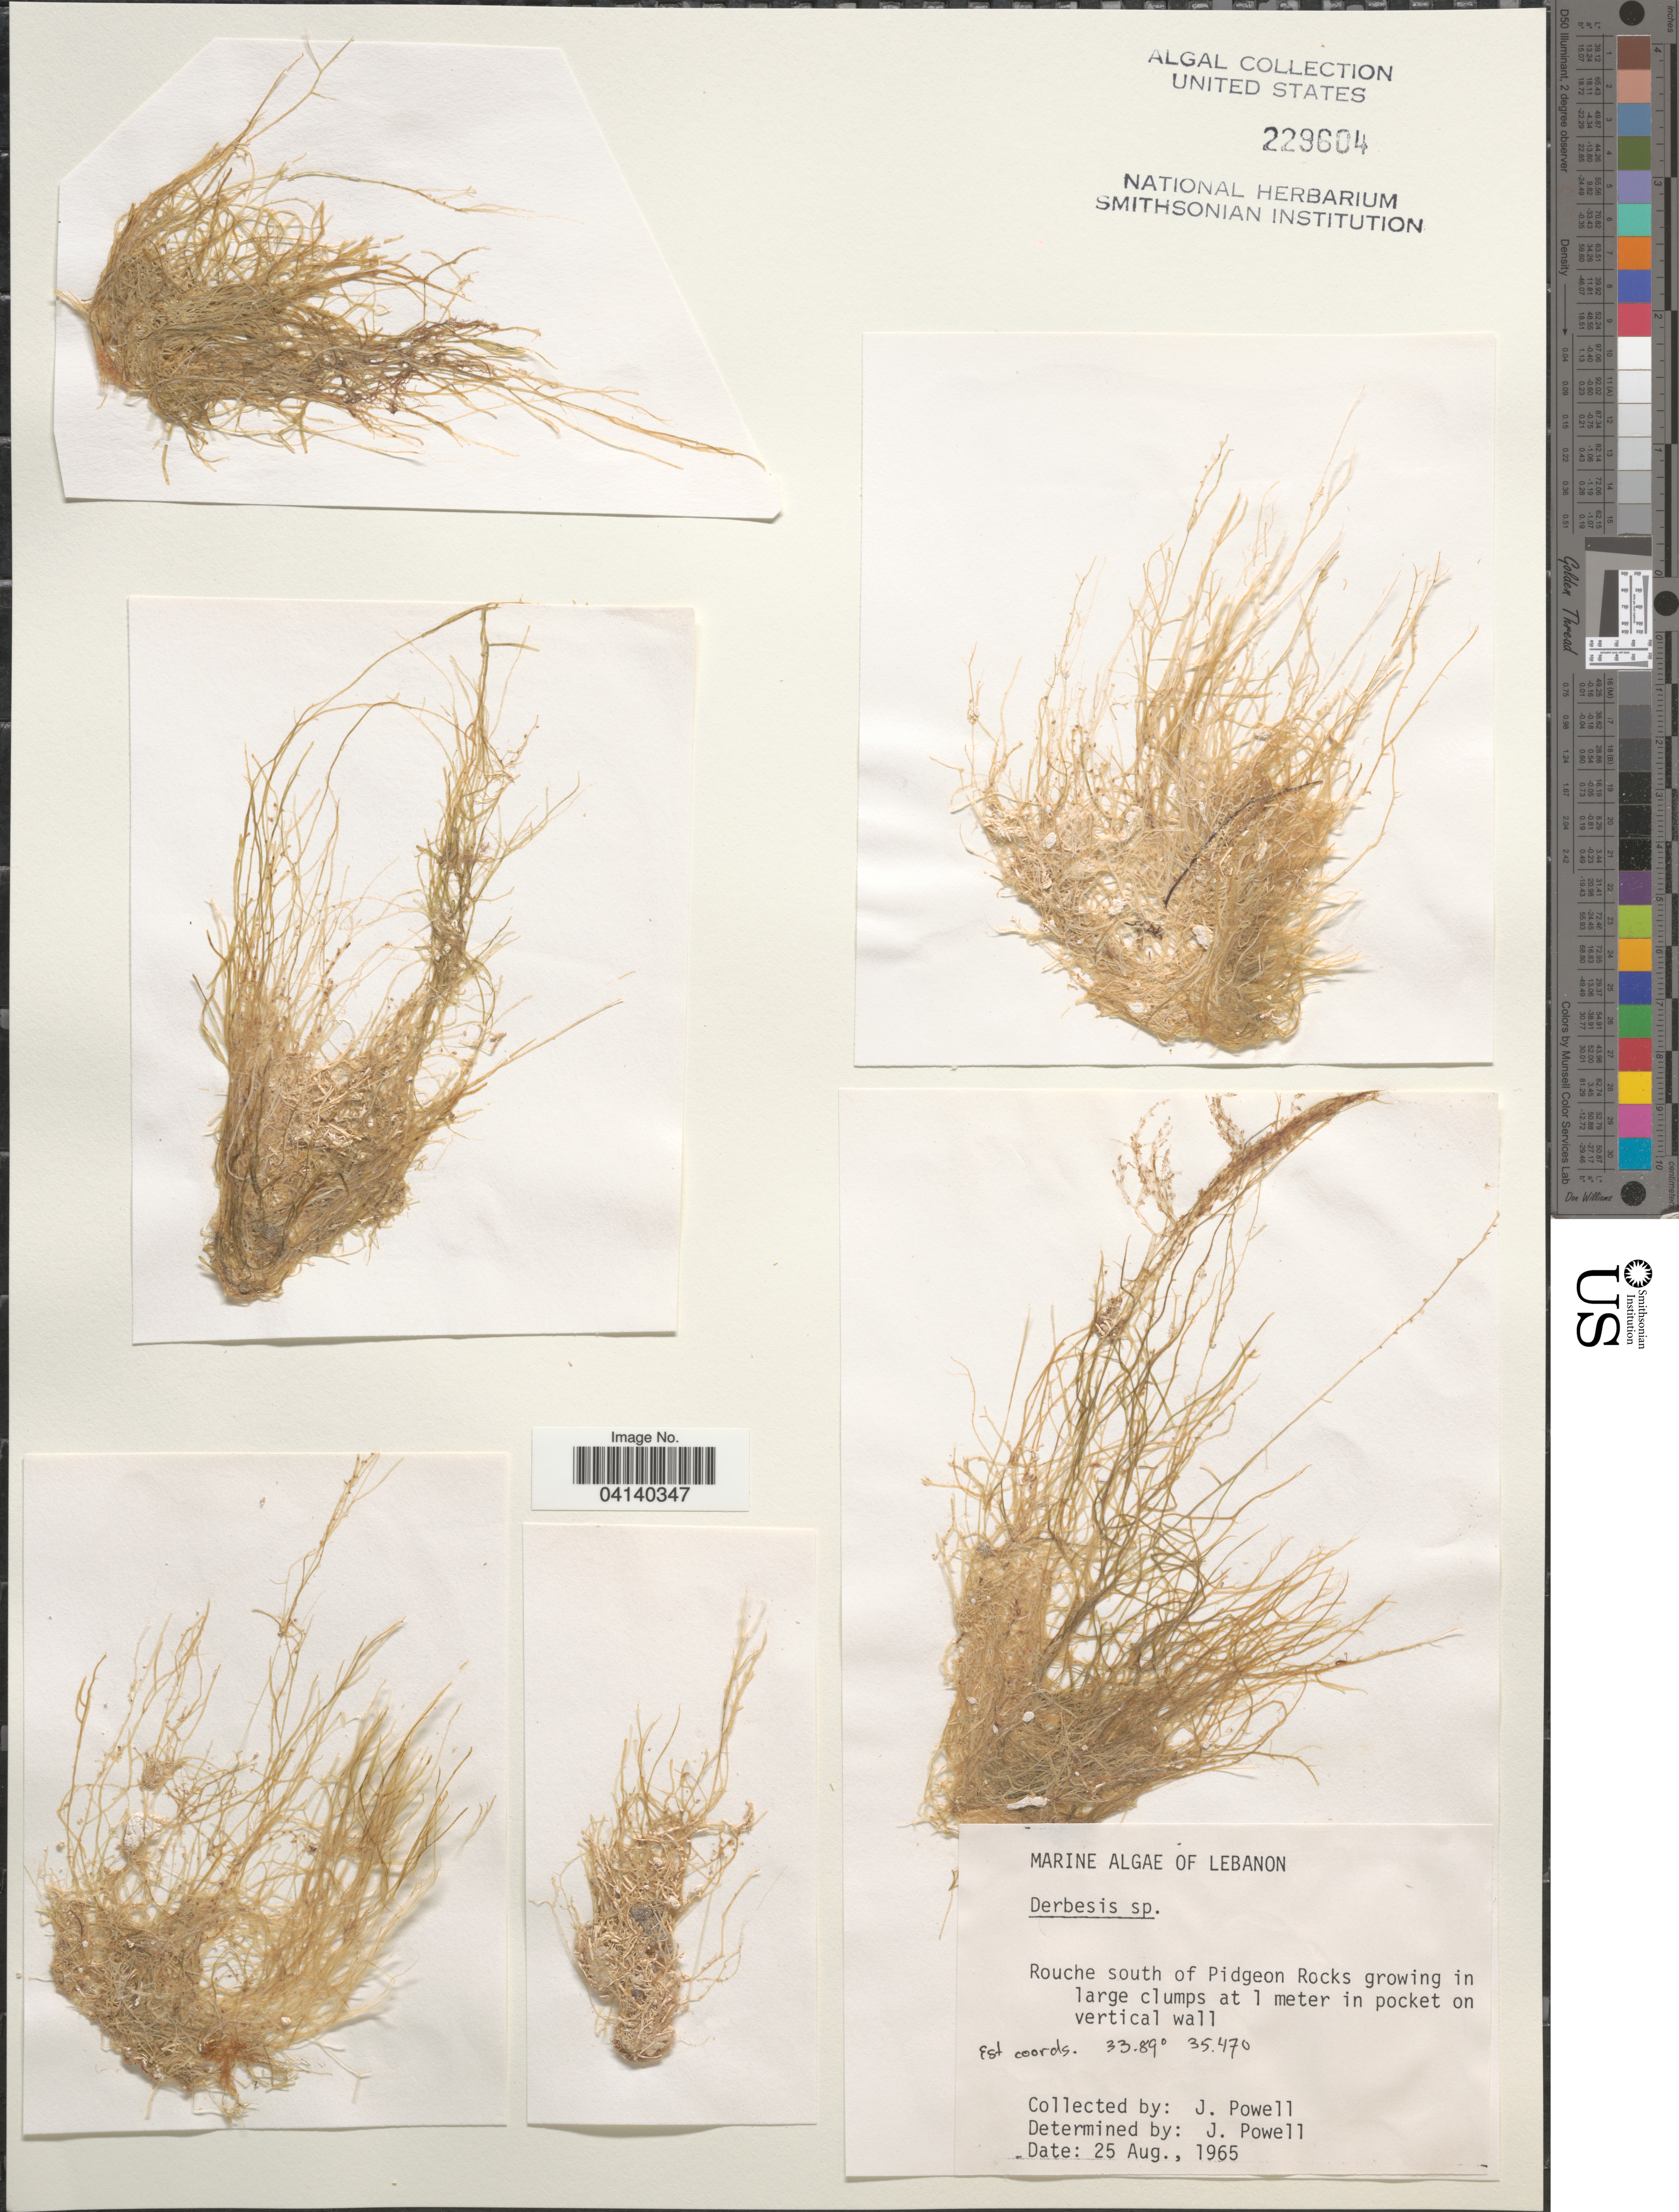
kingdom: Plantae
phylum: Chlorophyta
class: Ulvophyceae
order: Bryopsidales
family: Derbesiaceae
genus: Derbesia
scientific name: Derbesia sp.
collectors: J. Powell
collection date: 1965-08-25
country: Lebanon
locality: Rouche south of Pidgeon Rocks.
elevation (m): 1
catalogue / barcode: US 229604